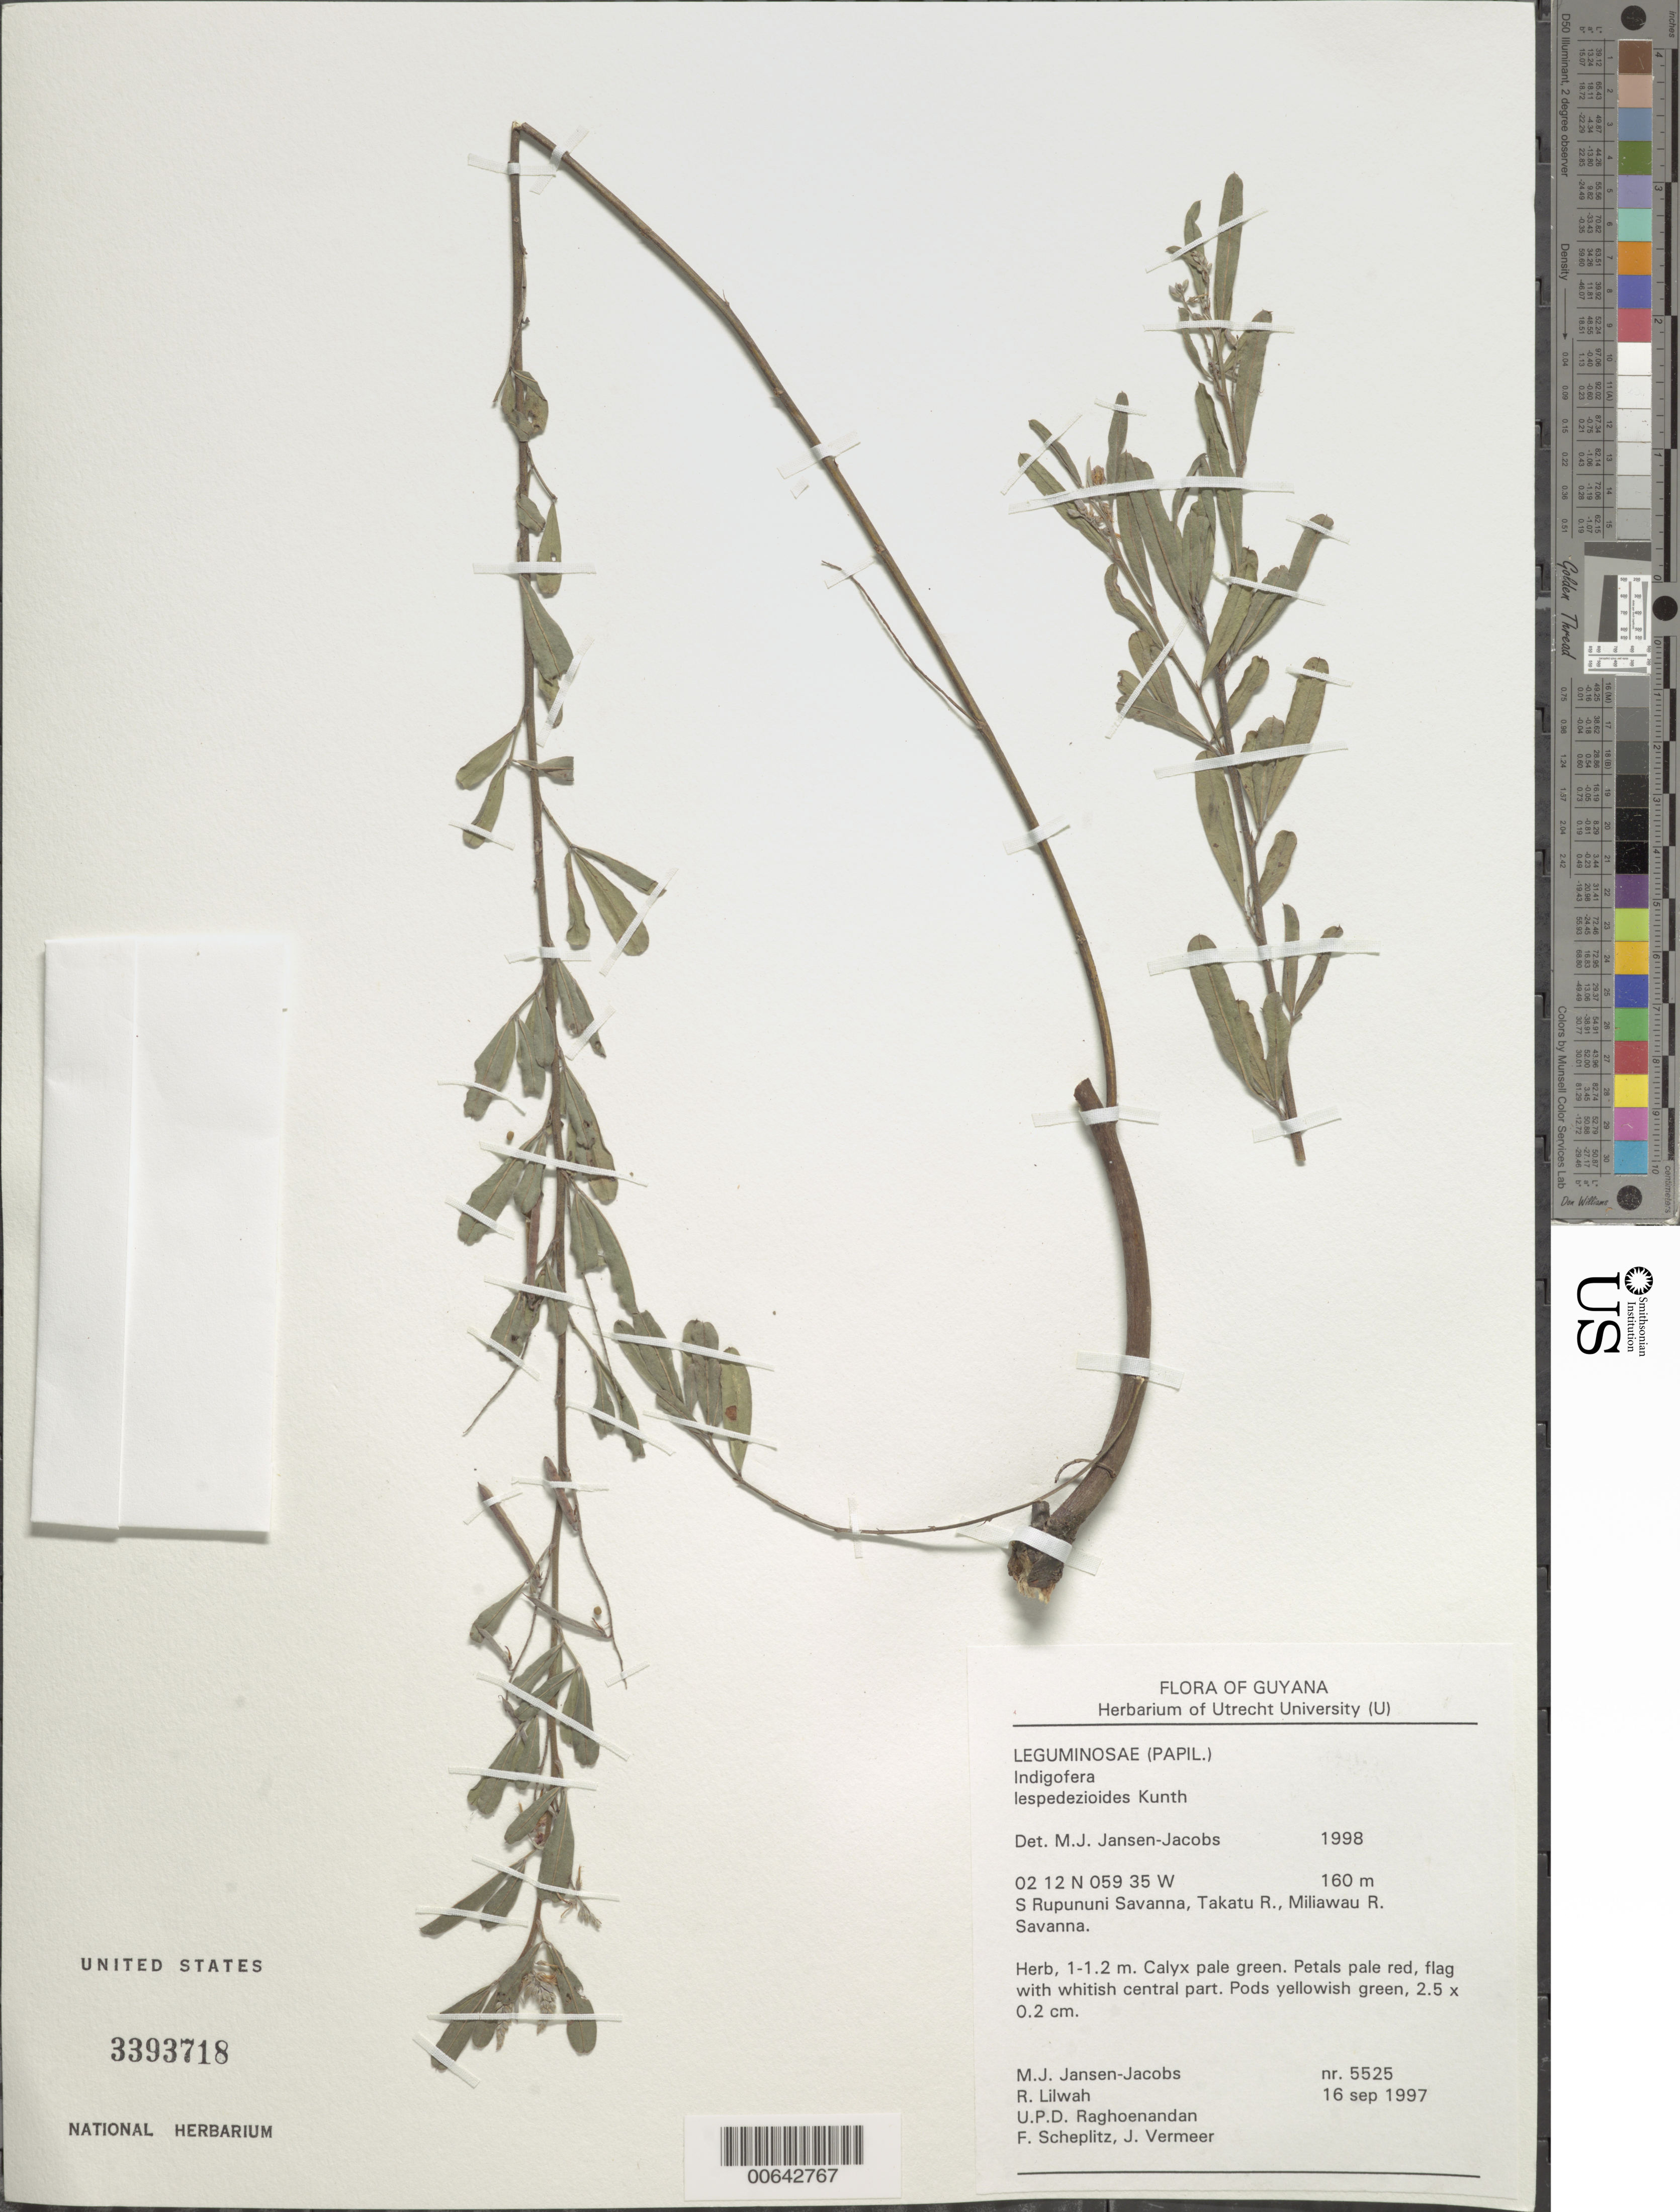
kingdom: Plantae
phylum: Tracheophyta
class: Magnoliopsida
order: Fabales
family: Fabaceae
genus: Indigofera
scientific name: Indigofera lespedezioides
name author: Kunth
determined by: Jansen-Jacobs, M. J., (U), Nationaal Herbarium Nederland, Utrecht University branch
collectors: M. J. Jansen-Jacobs, R. Lilwah, U. Raghoenandan, F. Scheplitz & J. Vermeer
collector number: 5525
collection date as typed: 16-Sep-97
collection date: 1997-09-16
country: Guyana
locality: S Rupunini Savanna, Takatu R., Miliawau R. Savanna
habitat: Savanna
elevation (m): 160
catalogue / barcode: US 3393718